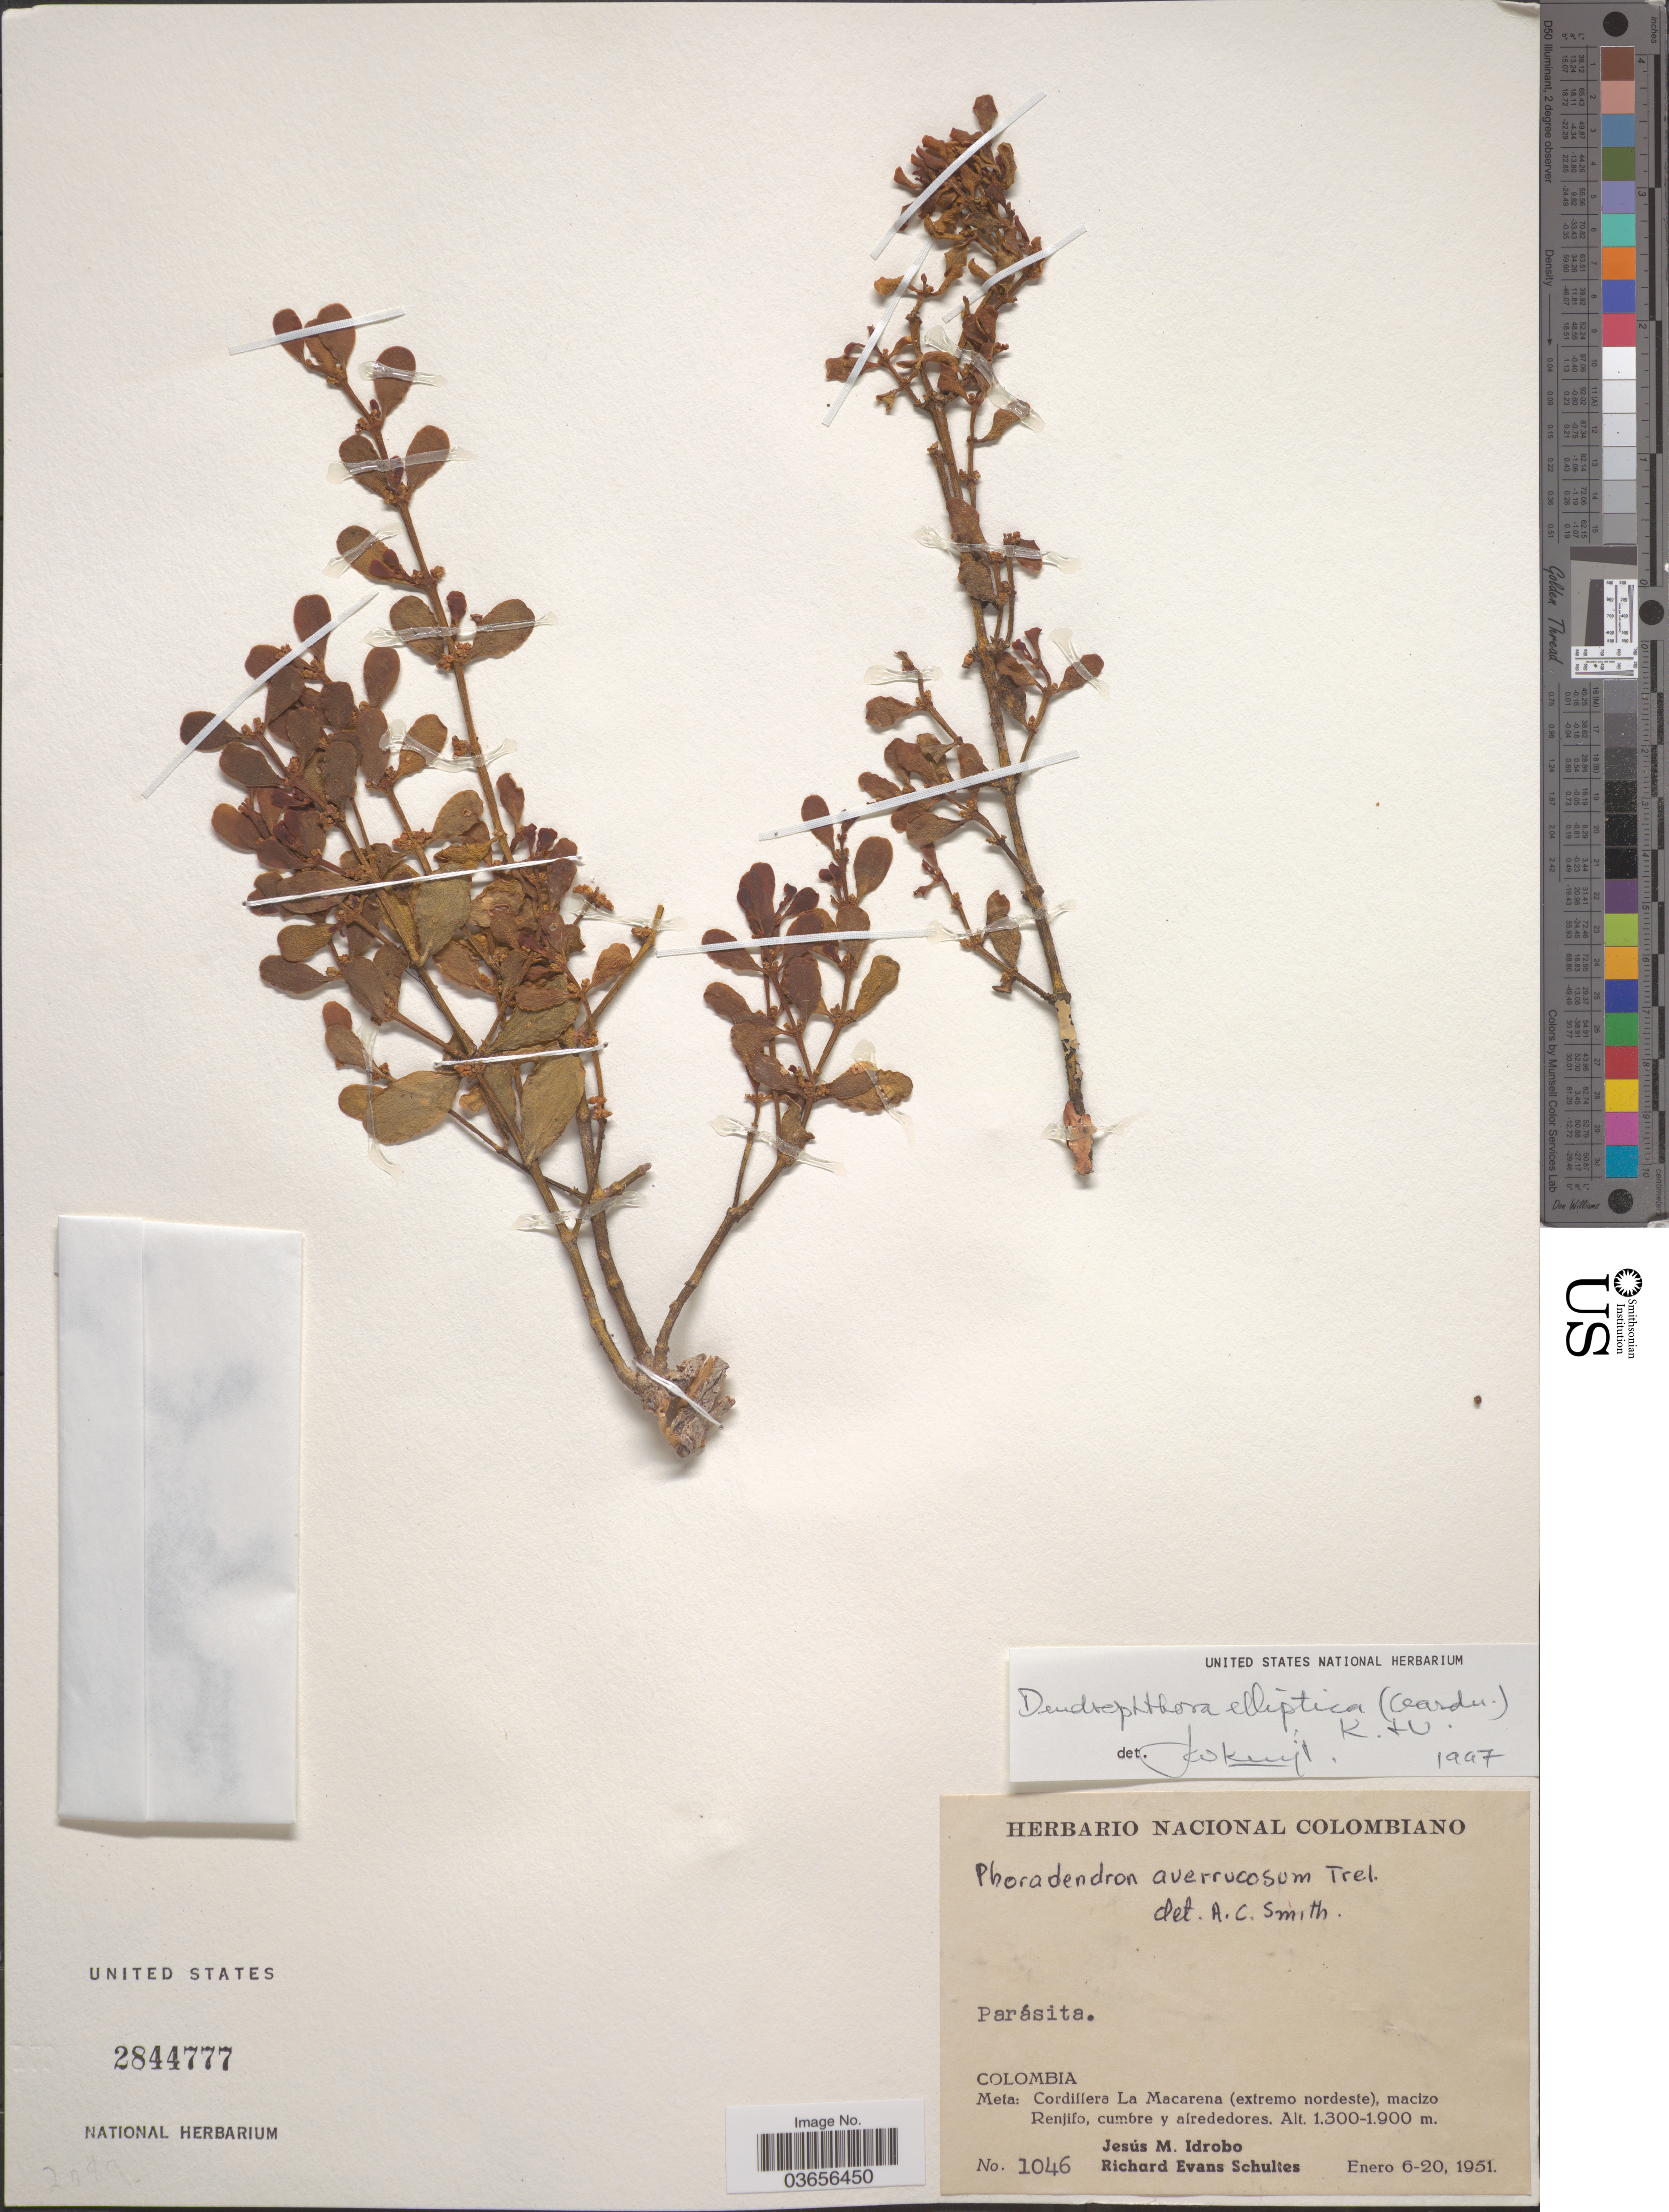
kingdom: Plantae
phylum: Tracheophyta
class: Magnoliopsida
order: Santalales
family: Viscaceae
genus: Dendrophthora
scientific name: Dendrophthora elliptica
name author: (Gardner) Krug & Urb.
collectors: J. M. Idrobo & R. E. Schultes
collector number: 1046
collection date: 1951-01-06/1951-01-20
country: Colombia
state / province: Meta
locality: Cordillera La Macarena (extremo nordeste), macizo Renjifo, cumbre y alrededores.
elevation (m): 1300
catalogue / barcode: US 2844777